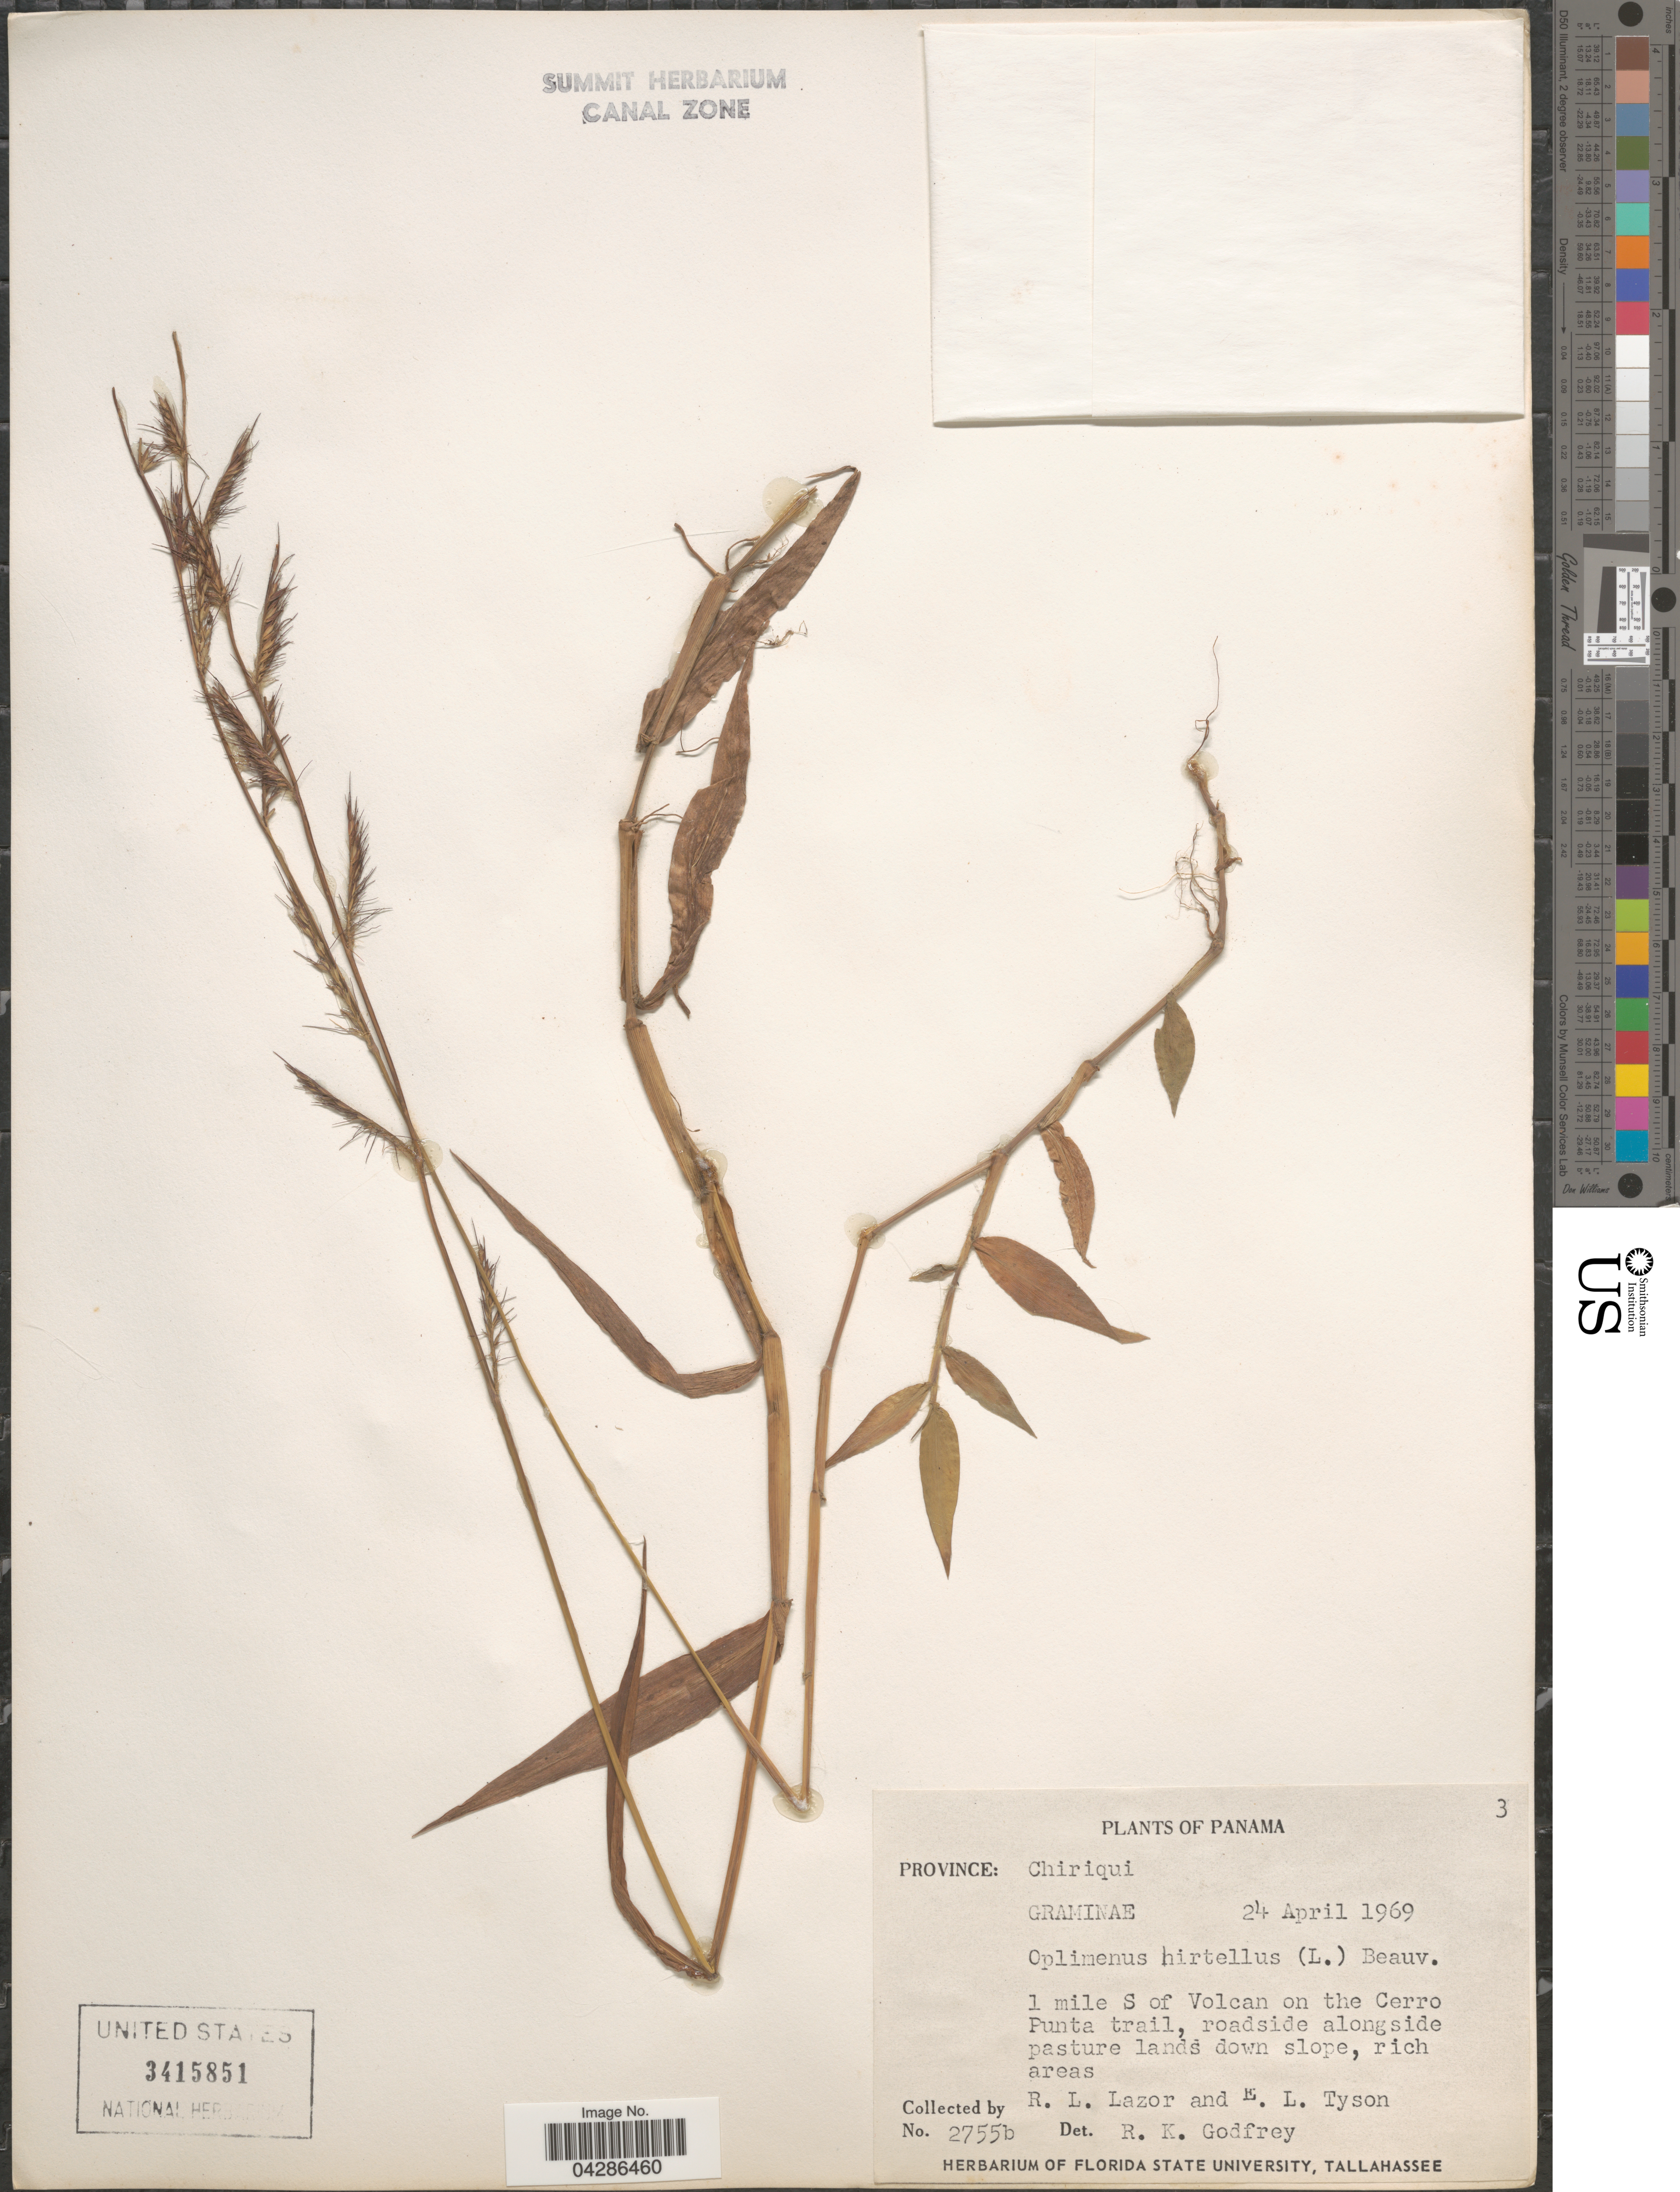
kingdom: Plantae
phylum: Tracheophyta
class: Liliopsida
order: Poales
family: Poaceae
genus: Oplismenus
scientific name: Oplismenus hirtellus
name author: (L.) P. Beauv.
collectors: R. L. Lazor & E. L. Tyson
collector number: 2755b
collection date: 1969-04-24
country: Panama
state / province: Chiriqui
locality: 1 mile S of Volcan on the Cerro Funta trail, roadside alongside pasture lands down slope, rich areas.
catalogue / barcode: US 3415851